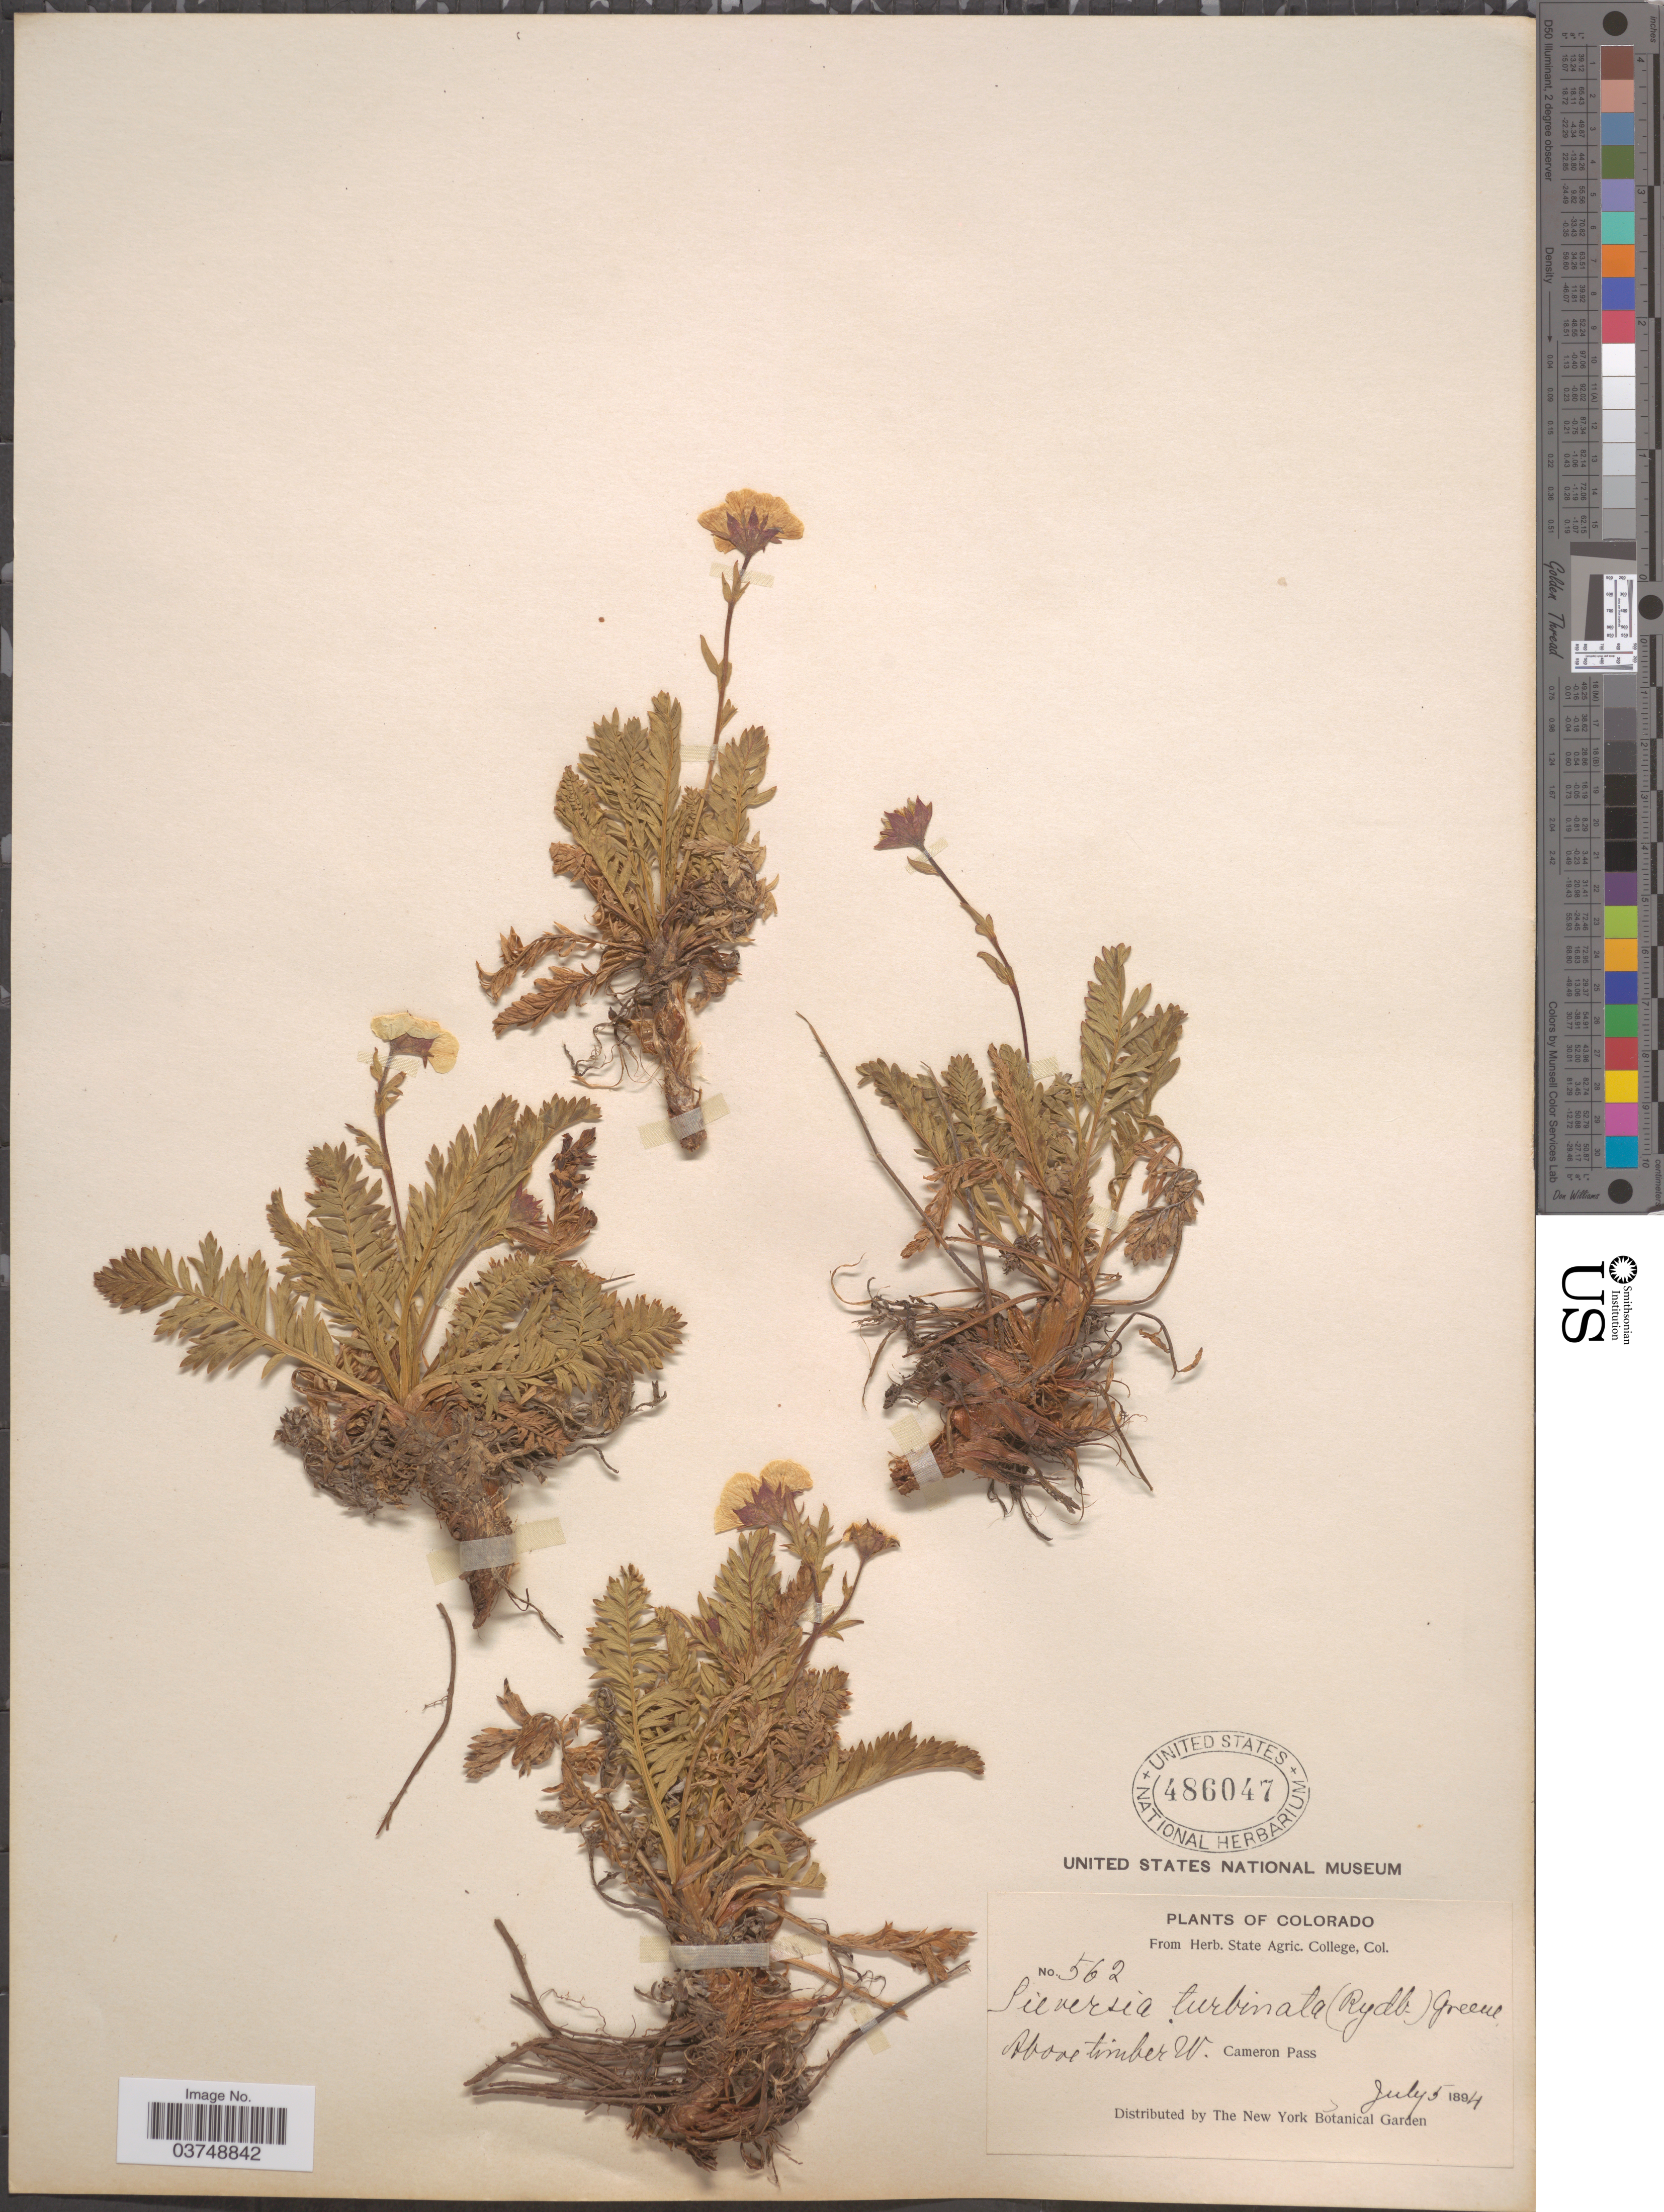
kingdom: Plantae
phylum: Tracheophyta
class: Magnoliopsida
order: Rosales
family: Rosaceae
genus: Geum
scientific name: Geum rossii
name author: (R. Br.) Ser.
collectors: ex herb. State Agric. College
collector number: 562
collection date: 1894-07-05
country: United States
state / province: Colorado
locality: Above timber W. Cameron Pass.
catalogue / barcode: US 486047